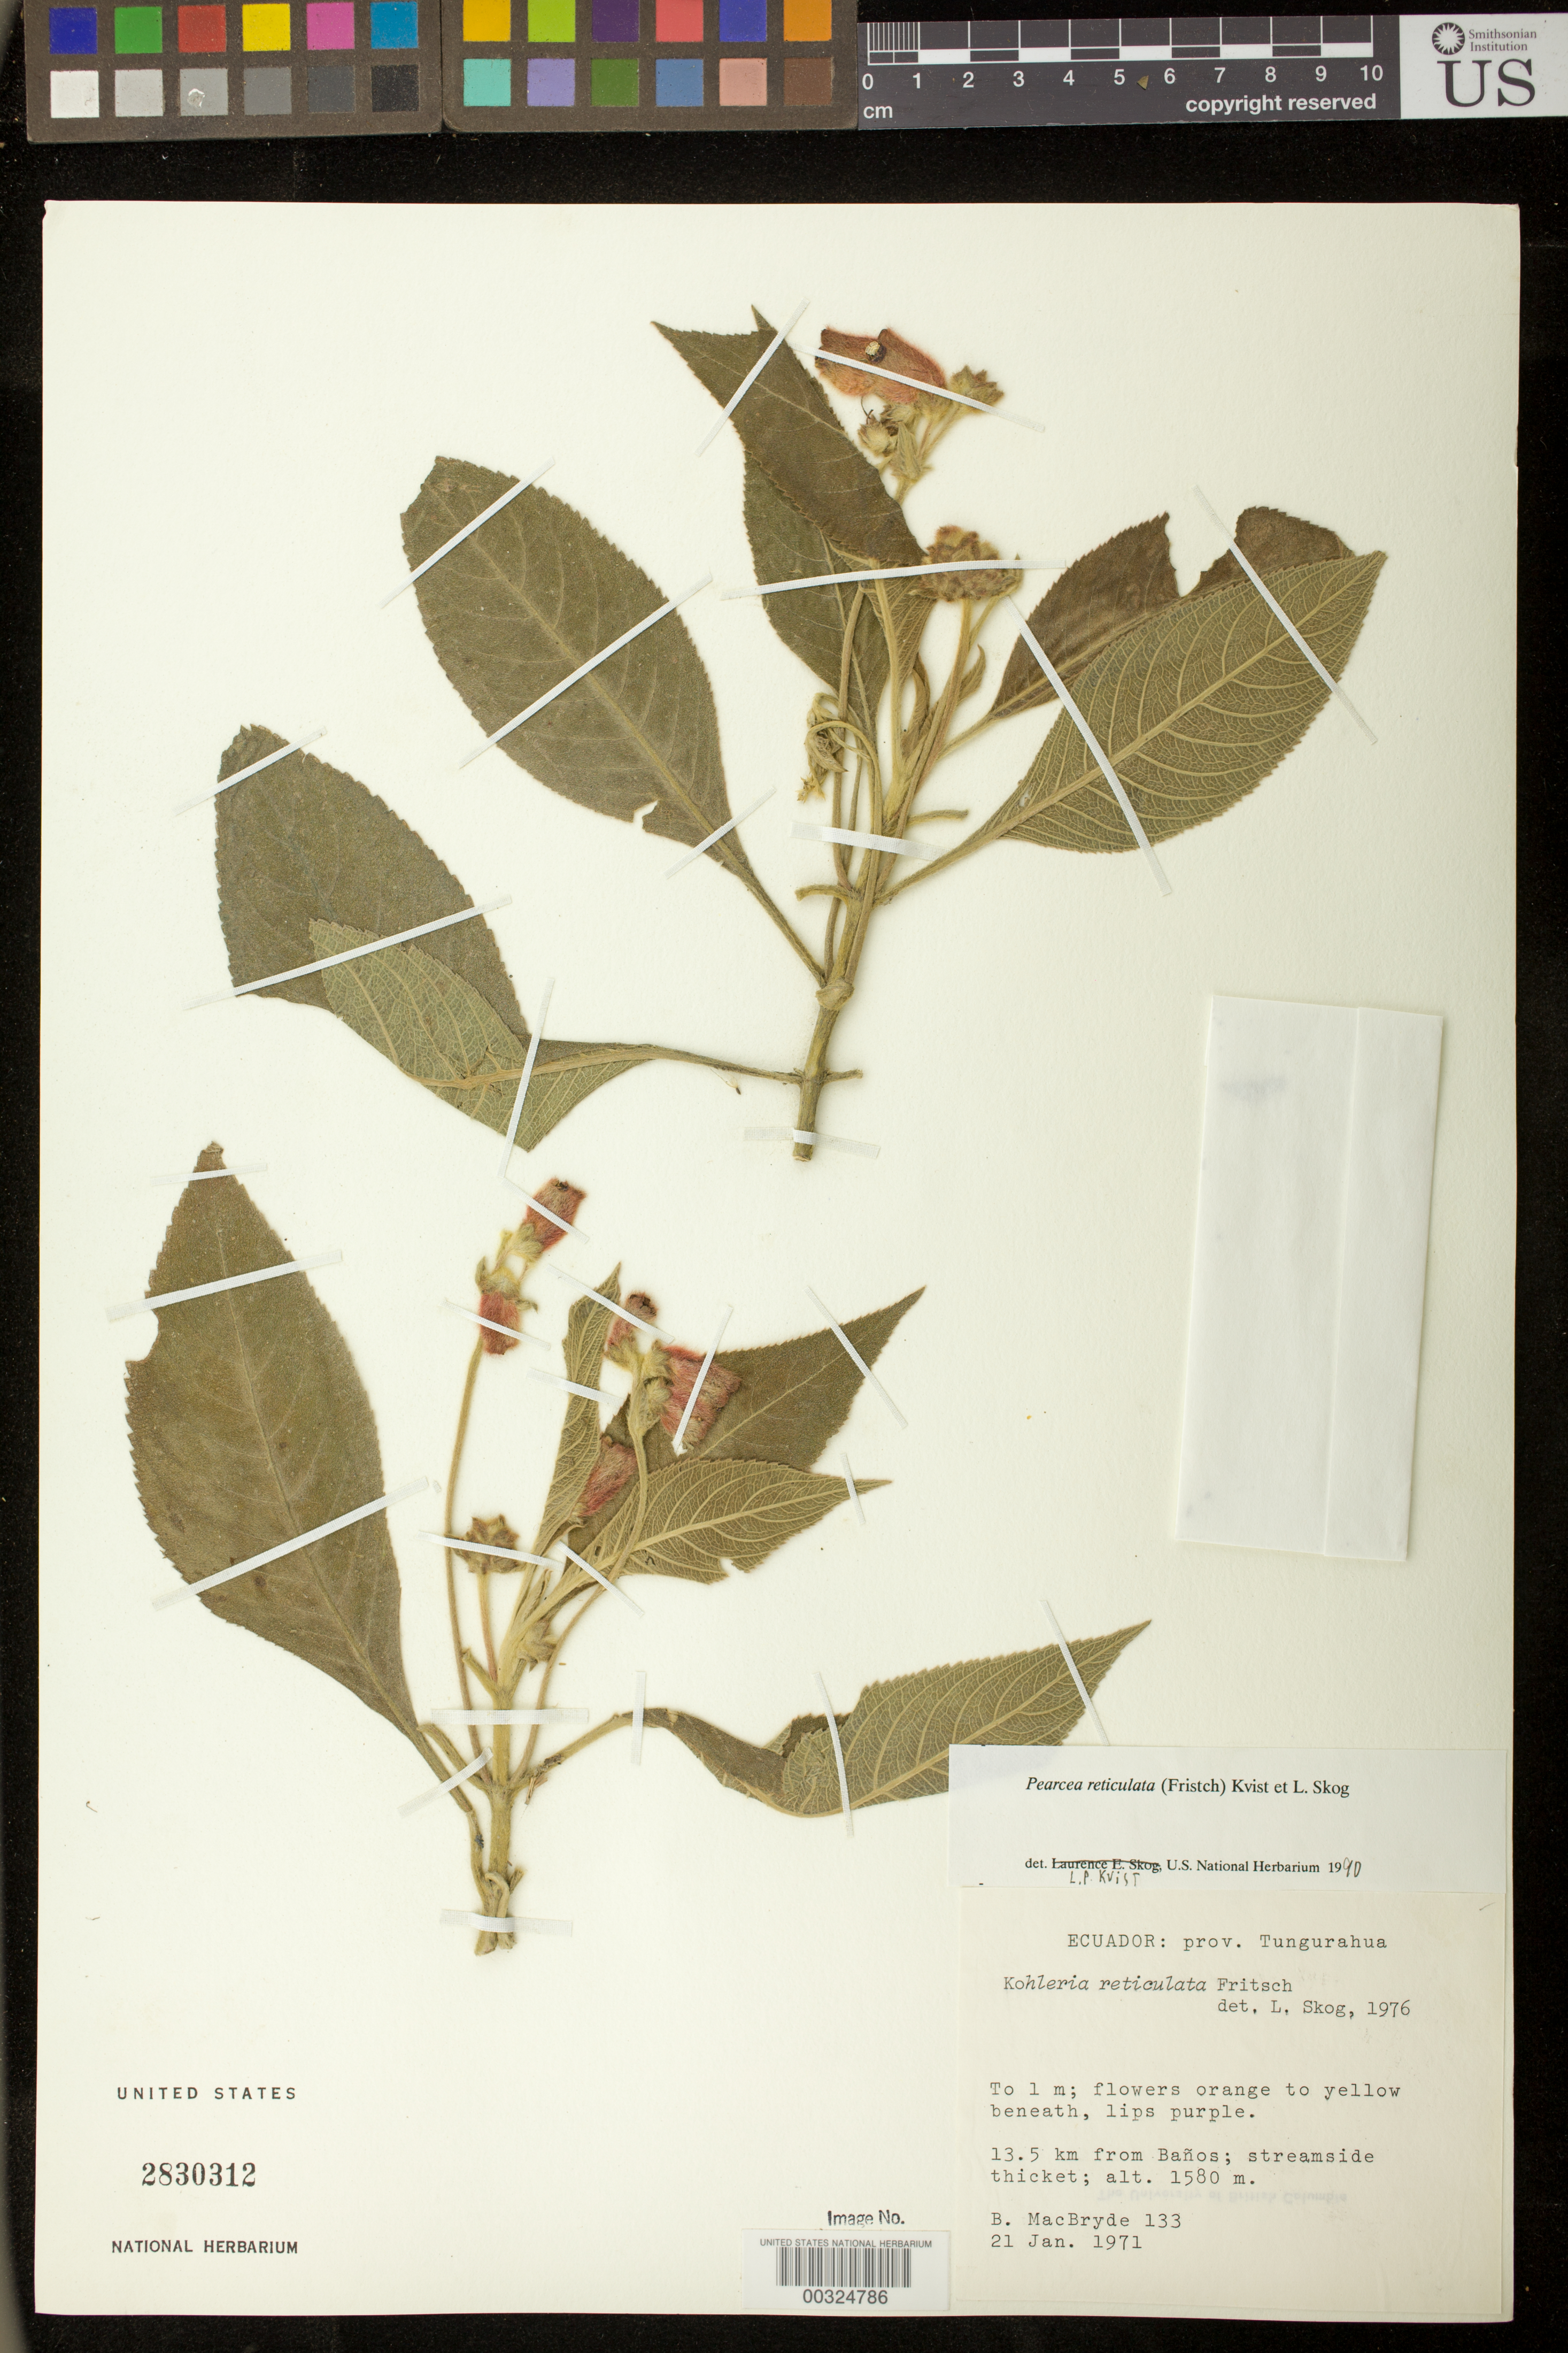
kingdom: Plantae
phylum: Tracheophyta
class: Magnoliopsida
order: Lamiales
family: Gesneriaceae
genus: Pearcea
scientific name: Pearcea reticulata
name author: (Fritsch) L.P. Kvist & L.E. Skog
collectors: B. MacBryde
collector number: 133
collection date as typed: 21 Jan 1971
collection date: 1971-01-21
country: Ecuador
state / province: Tungurahua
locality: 13.5 km from Banos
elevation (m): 1580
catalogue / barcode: US 2830312